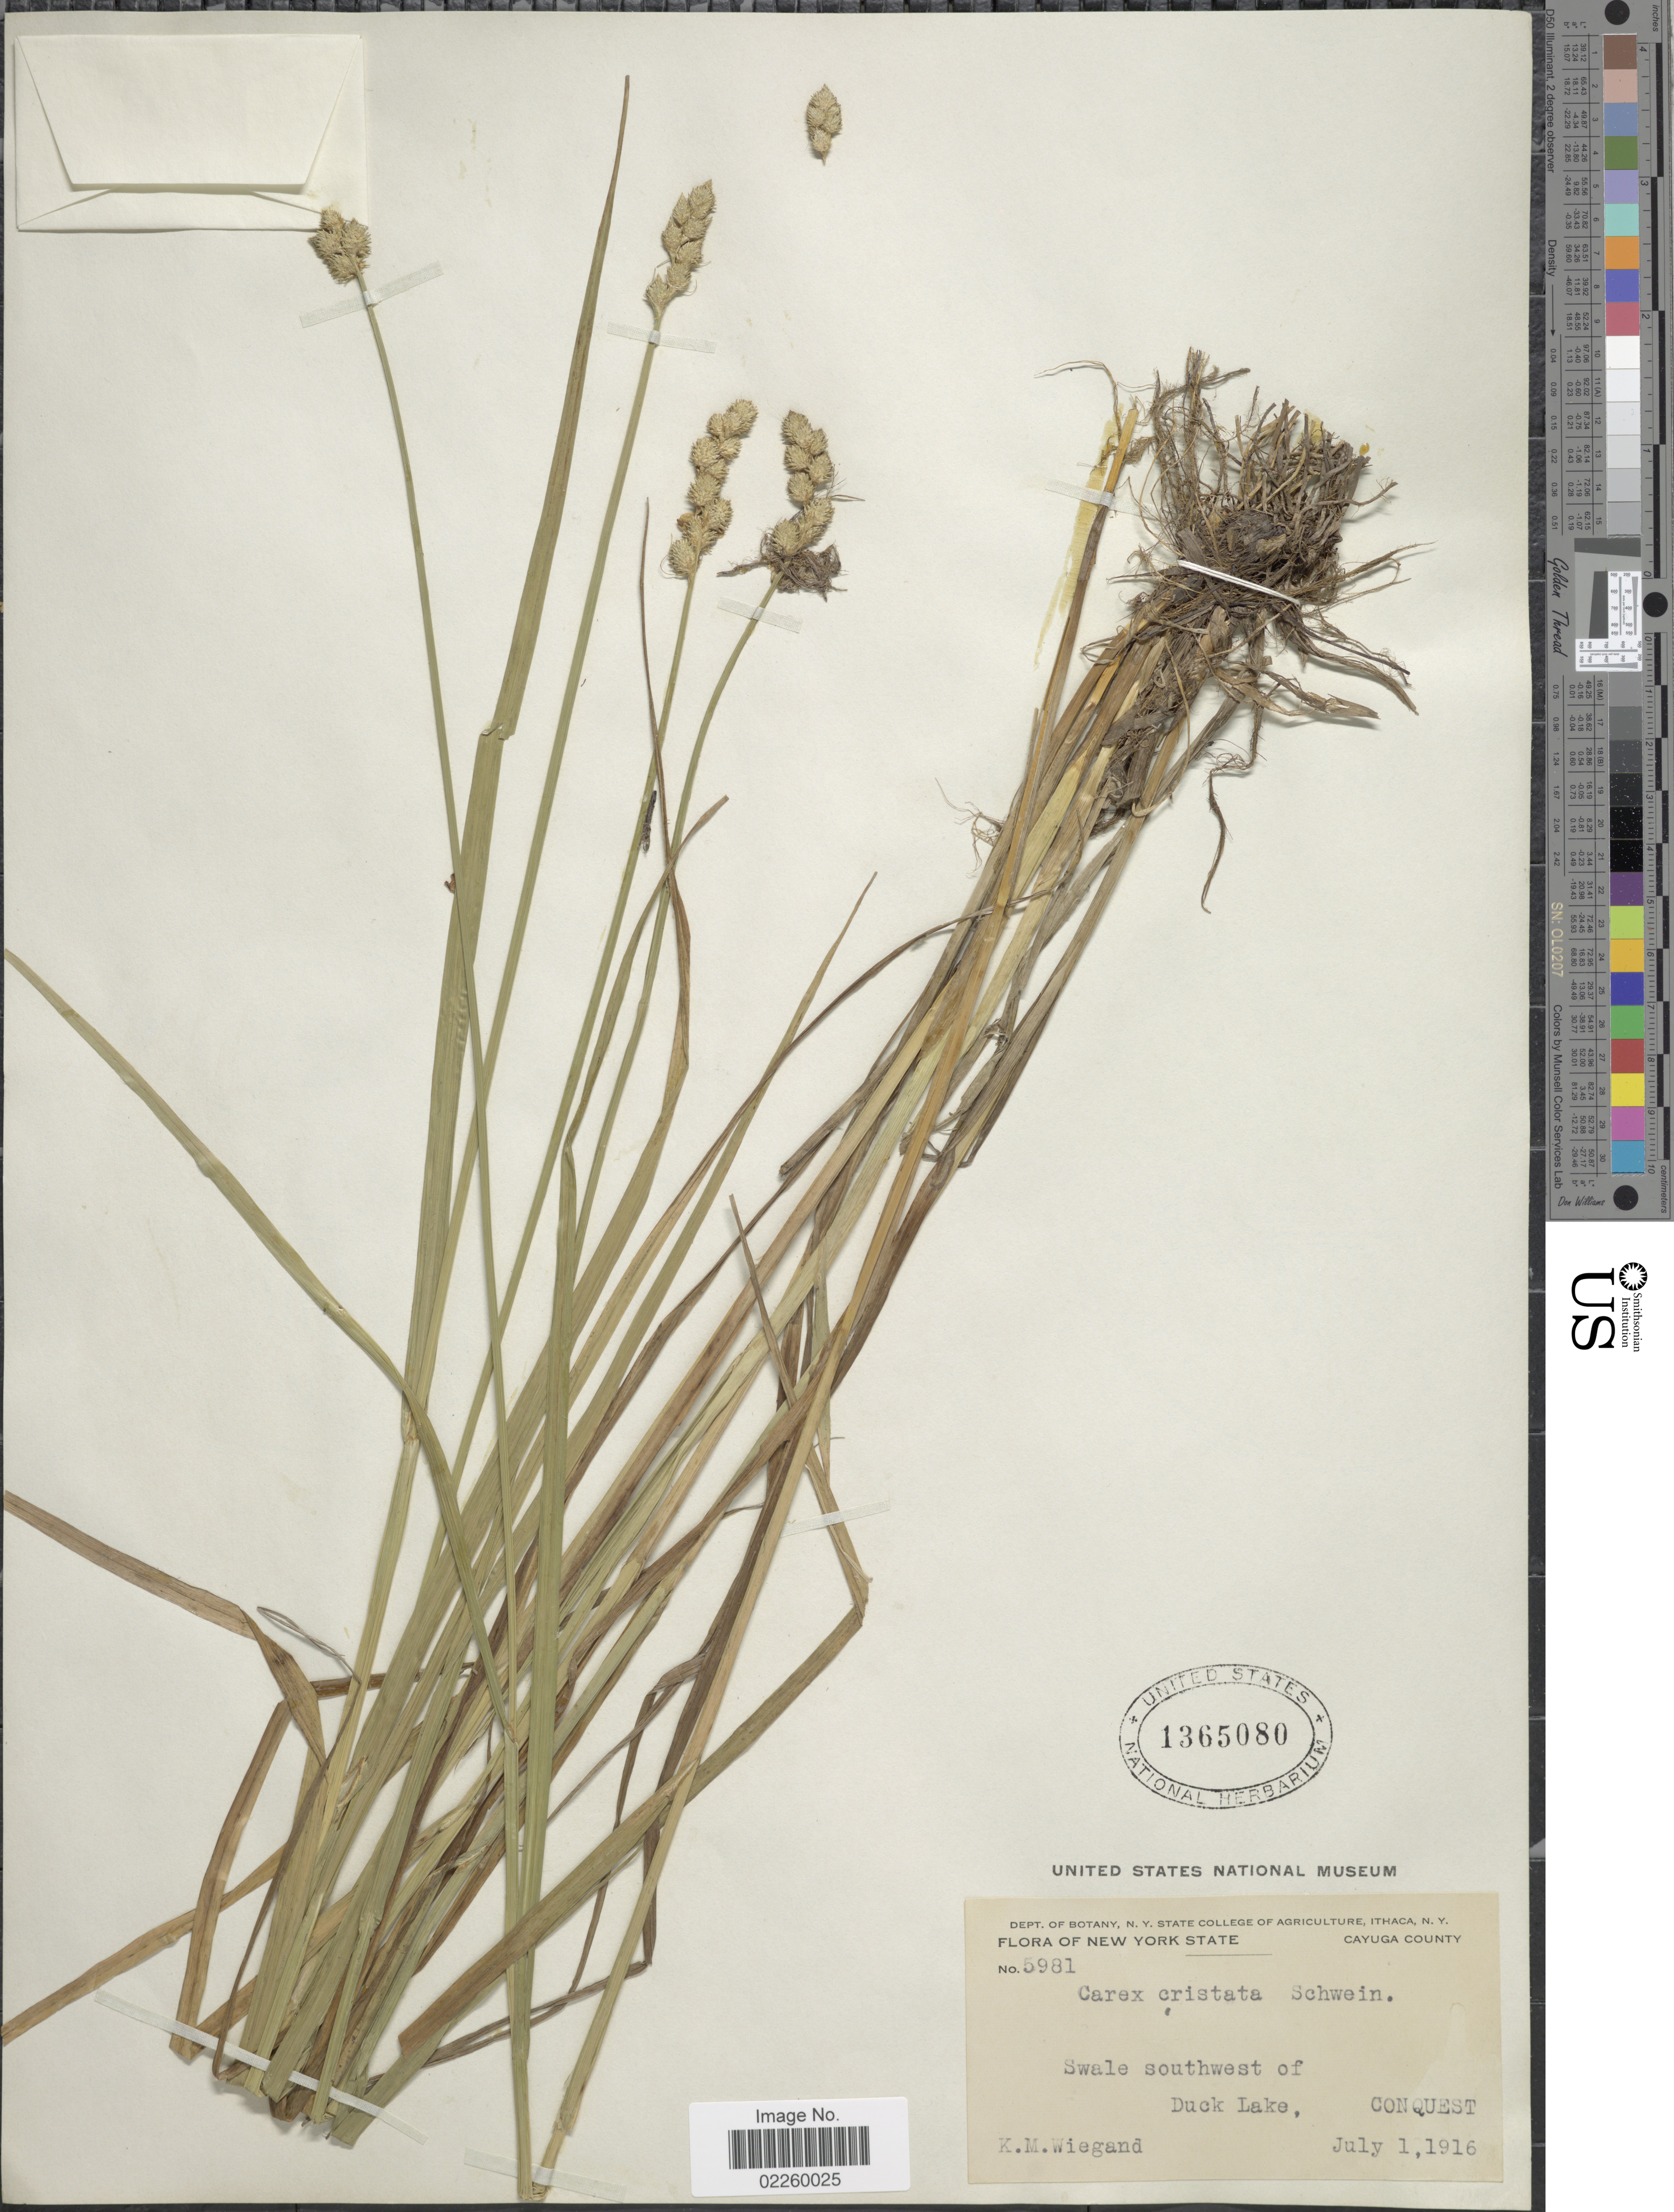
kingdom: Plantae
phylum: Tracheophyta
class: Liliopsida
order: Poales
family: Cyperaceae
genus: Carex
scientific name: Carex cristatella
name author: Britton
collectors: K. M. Wiegand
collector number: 5981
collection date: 1916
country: United States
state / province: New York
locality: Cayuga County. southwest of Duck Lake, Conquest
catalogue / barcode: US 1365080